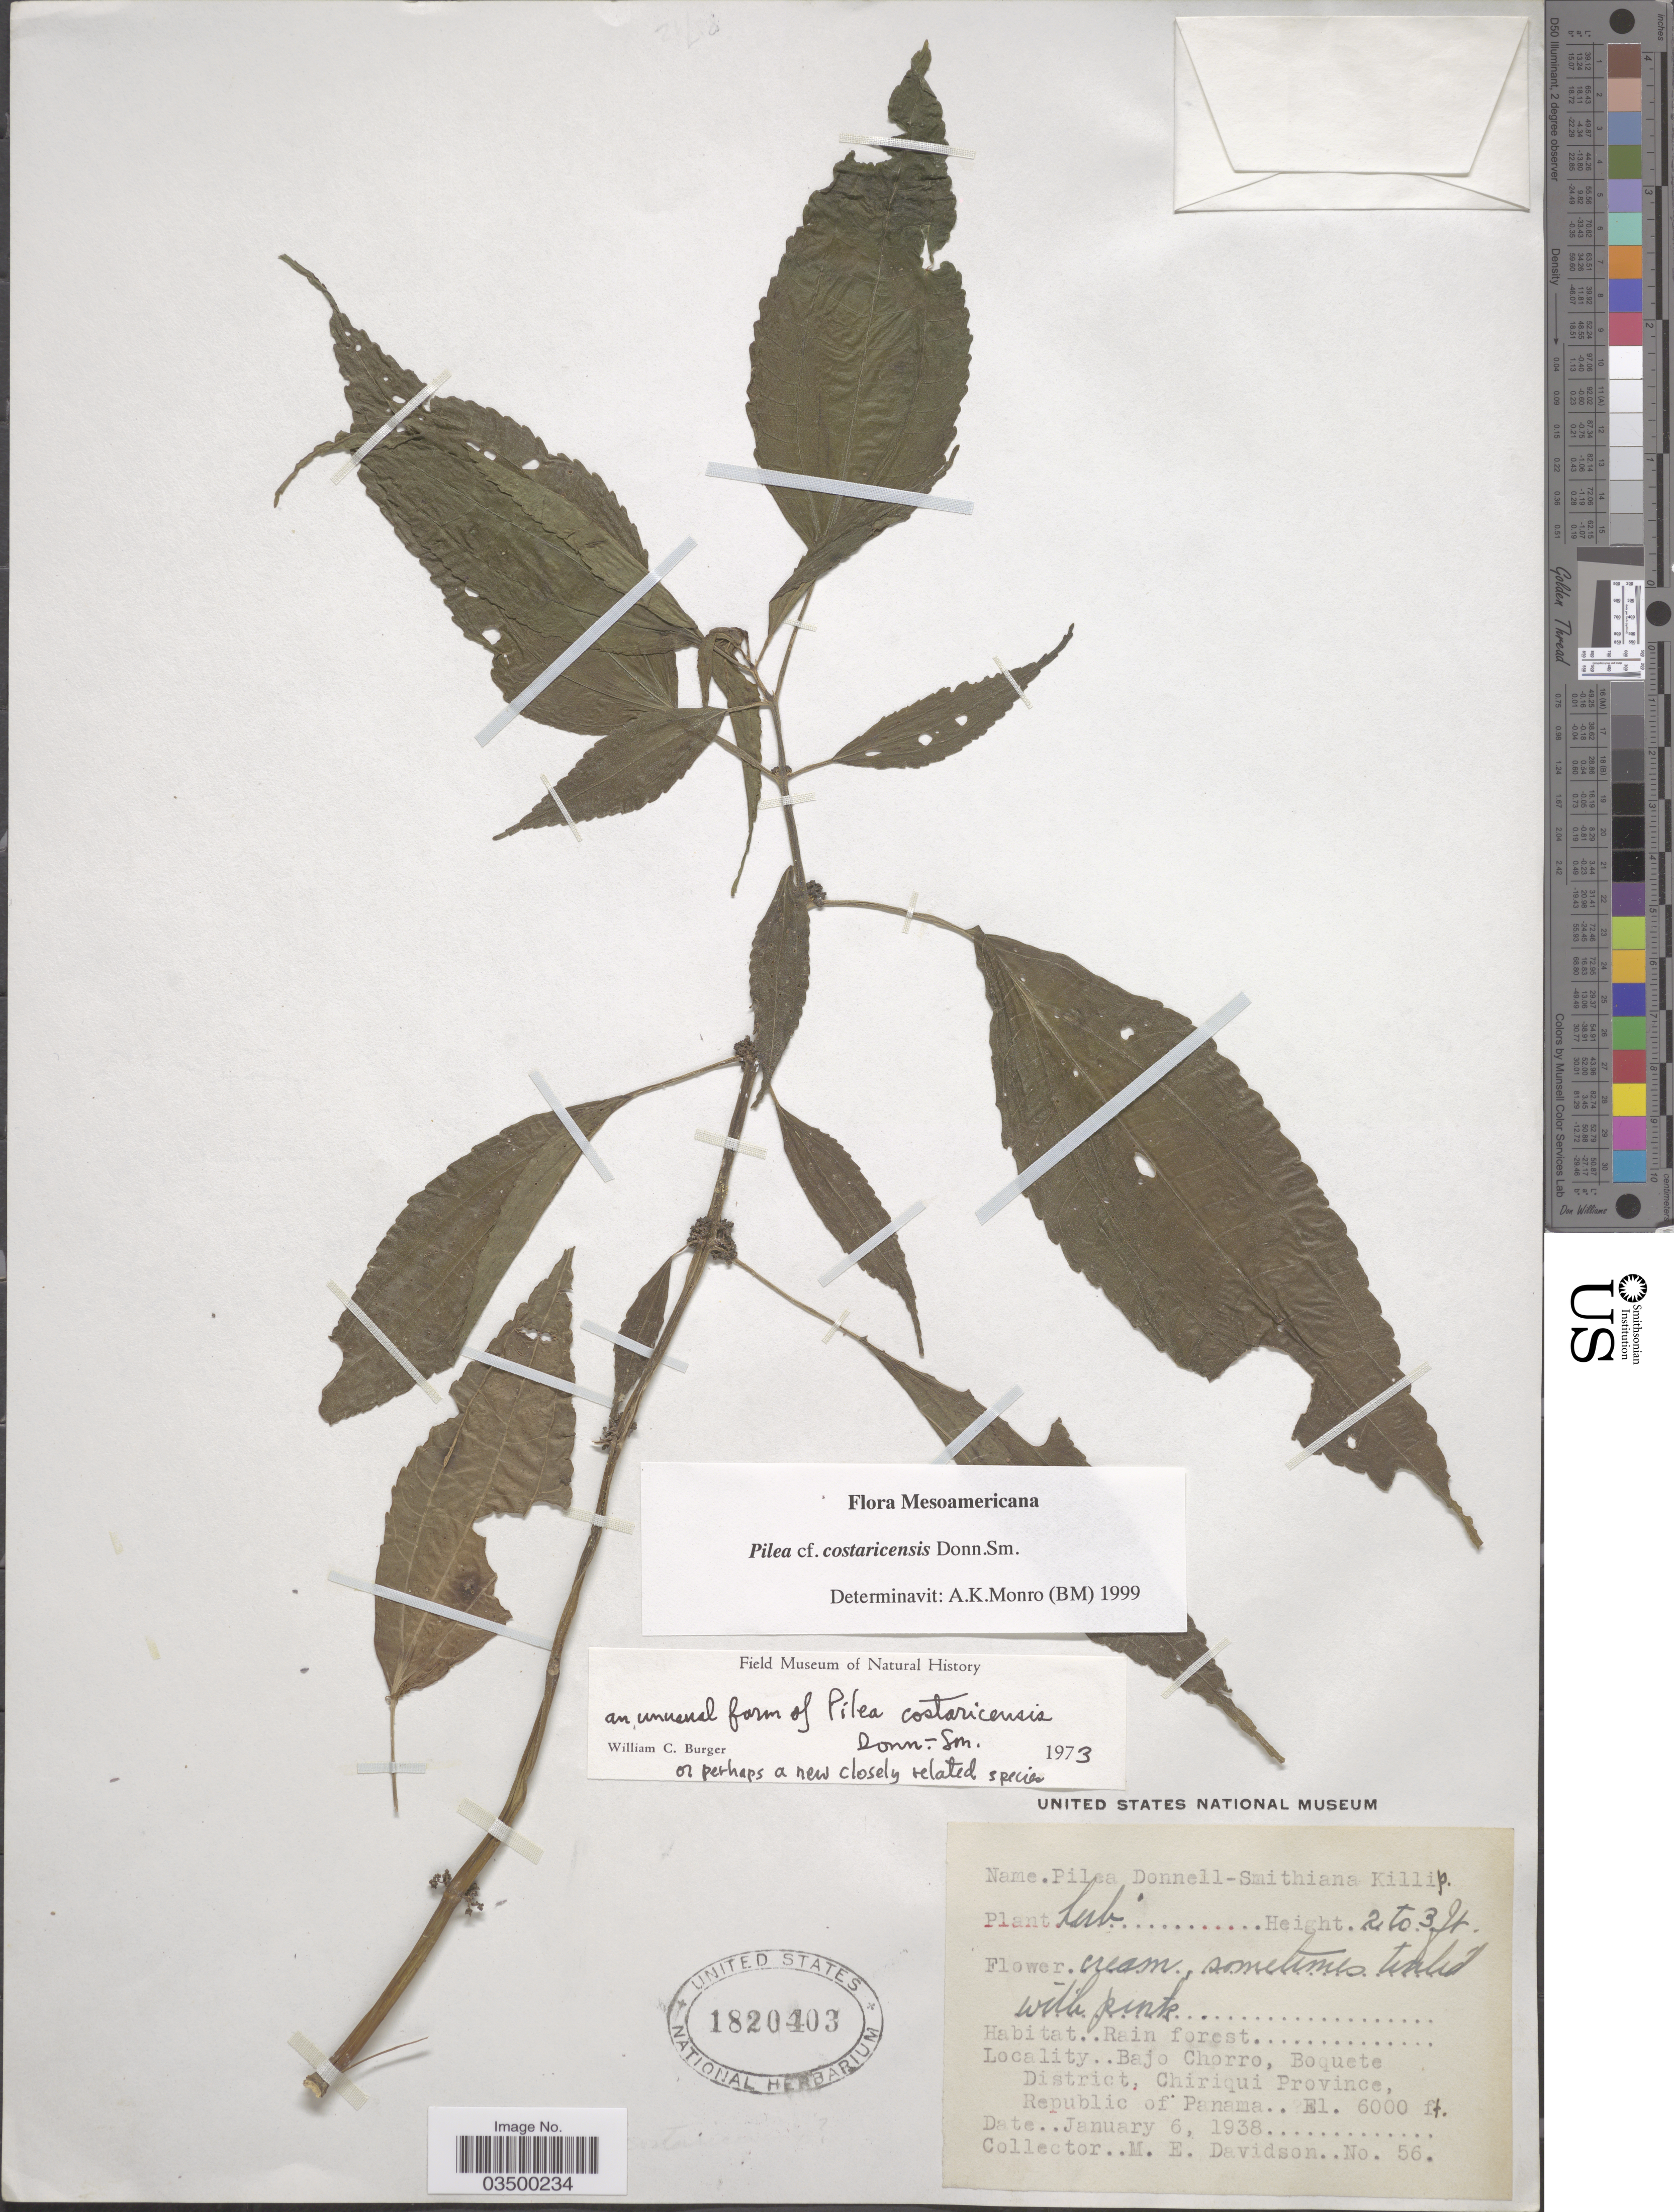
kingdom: Plantae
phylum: Tracheophyta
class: Magnoliopsida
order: Rosales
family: Urticaceae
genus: Pilea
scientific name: Pilea costaricensis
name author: Donn. Sm.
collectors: M. E. Davidson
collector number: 56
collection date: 1938-01-06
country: Panama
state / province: Chiriqui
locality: Bajo Chorro, Boquete District. Republic of Panama.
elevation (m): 1829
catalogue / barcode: US 1820403